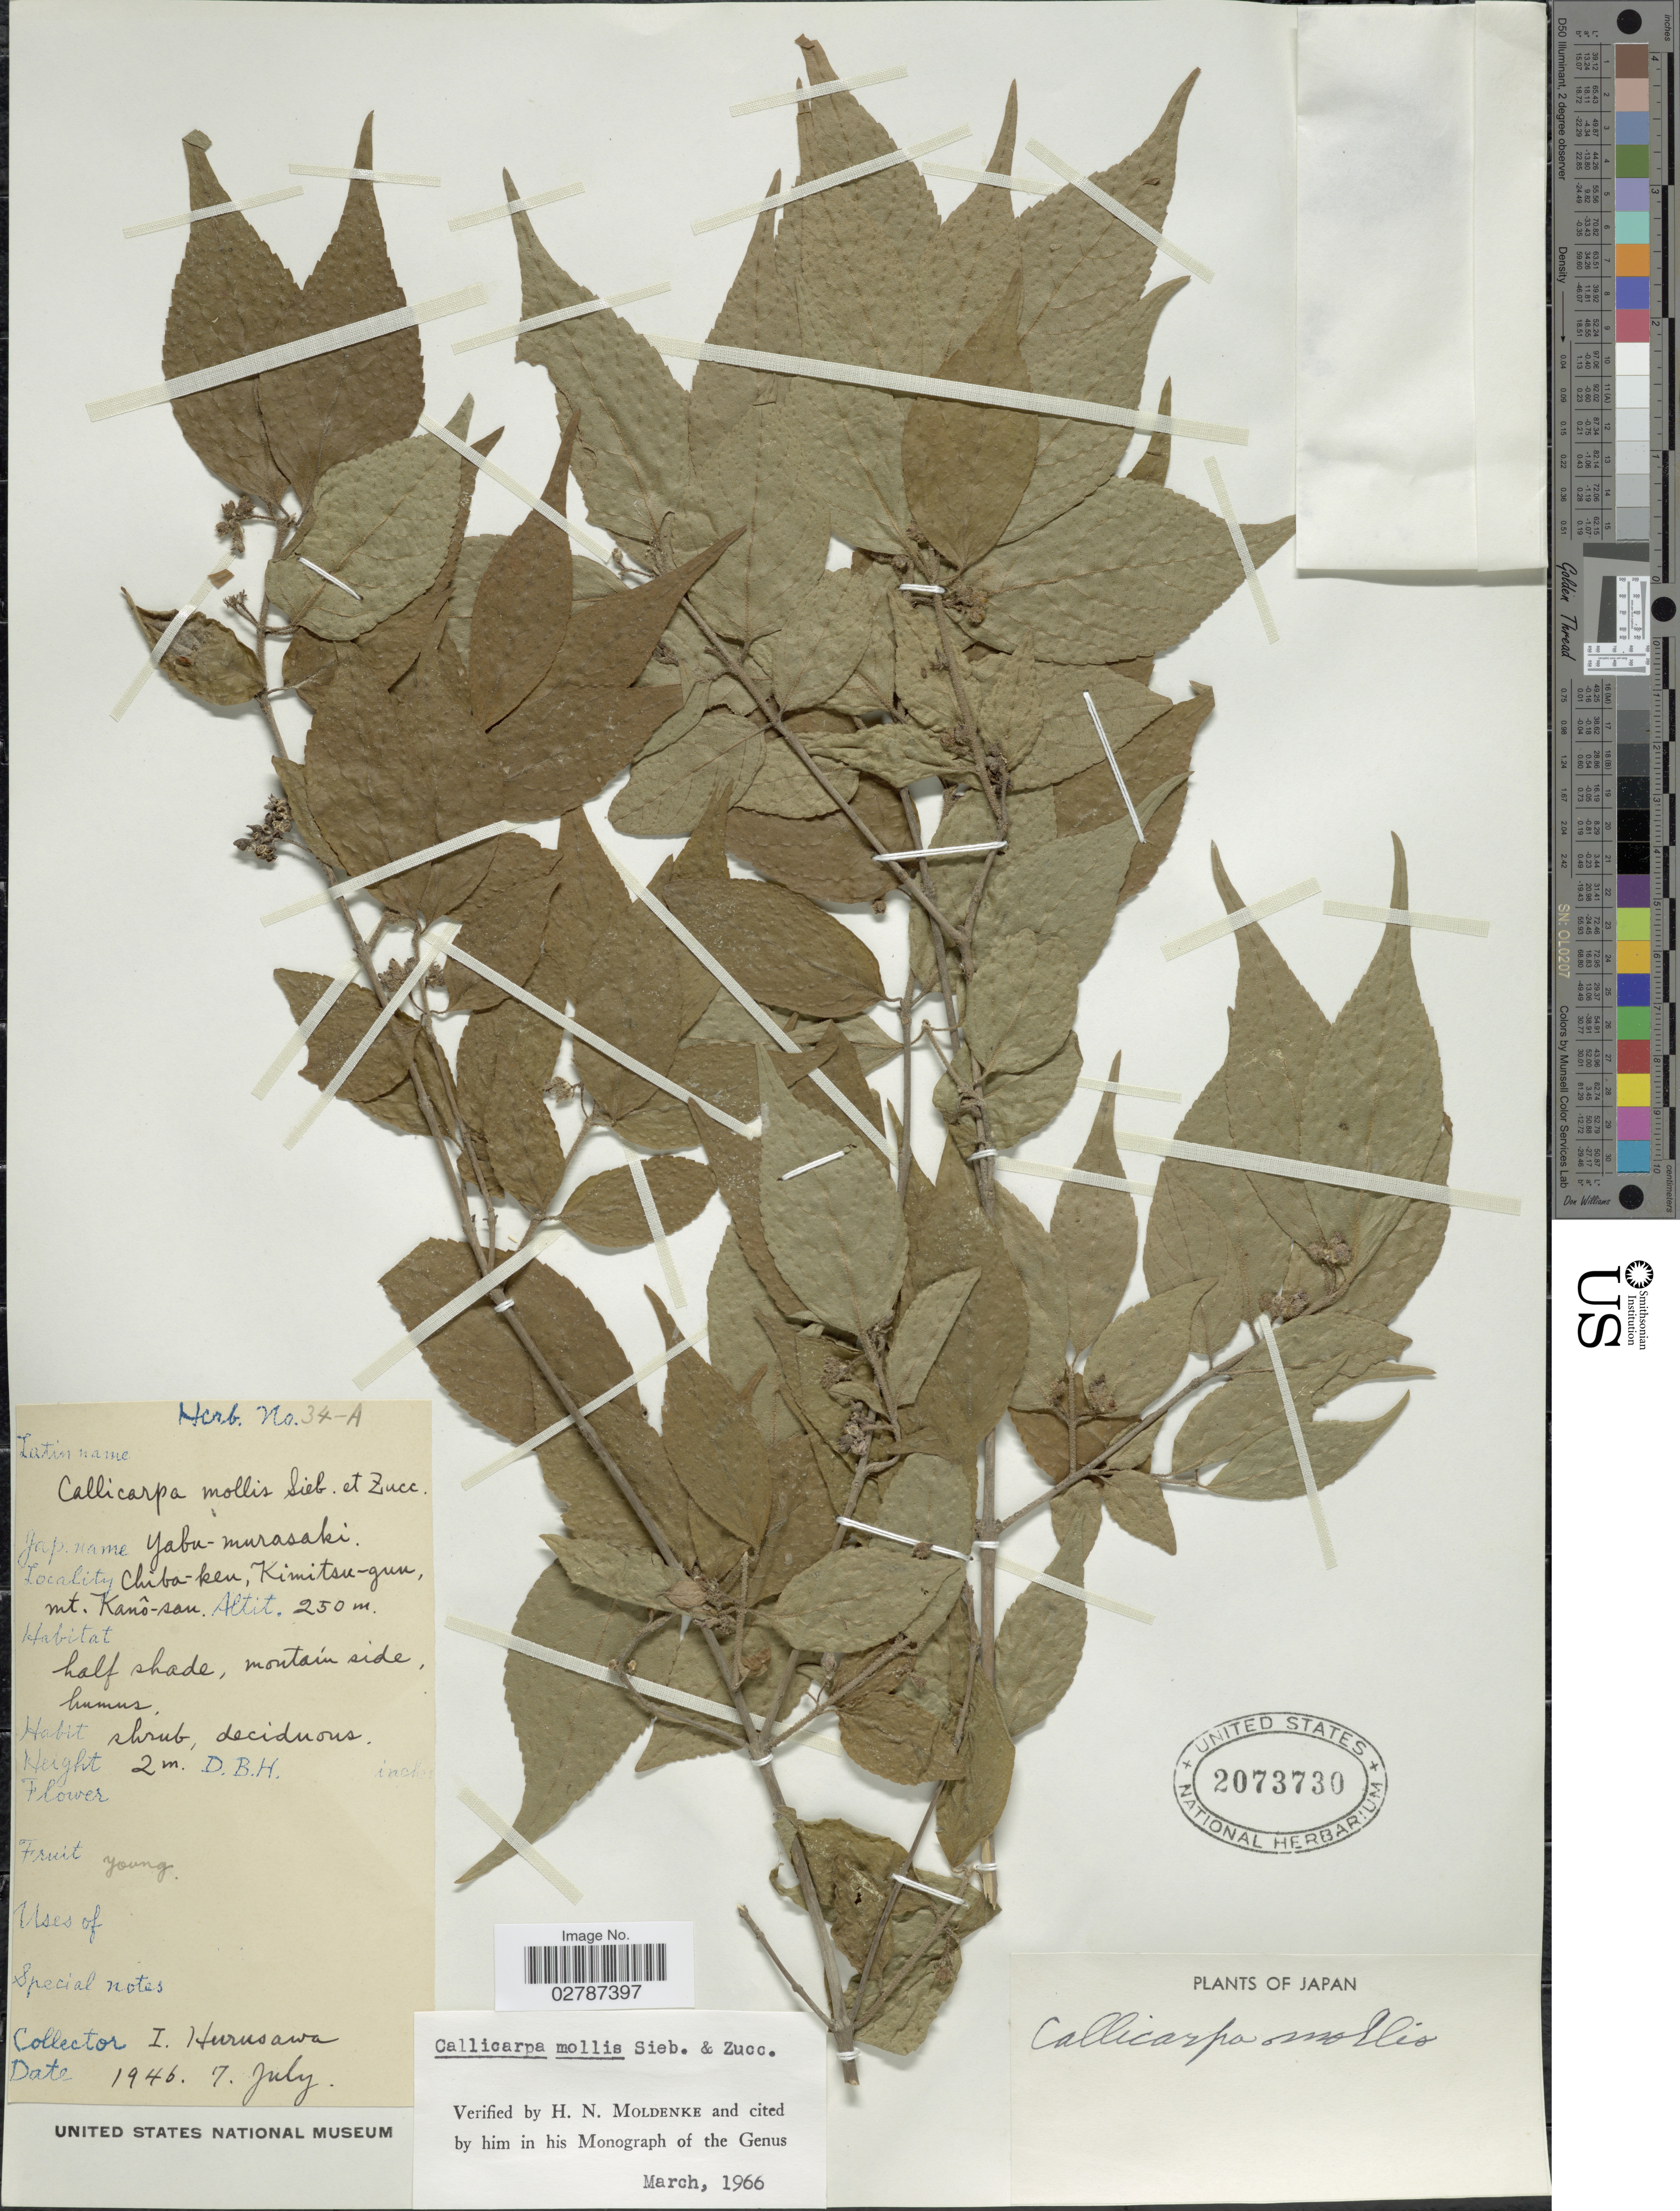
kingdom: Plantae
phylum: Tracheophyta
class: Magnoliopsida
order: Lamiales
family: Lamiaceae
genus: Callicarpa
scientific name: Callicarpa mollis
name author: Siebold & Zucc.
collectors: I. Hurusawa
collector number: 34-A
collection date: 1946-07-07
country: Japan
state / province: Tiba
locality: Chiba-ken, Kimitsu-gun, mt. Kanô-san.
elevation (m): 250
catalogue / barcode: US 2073730